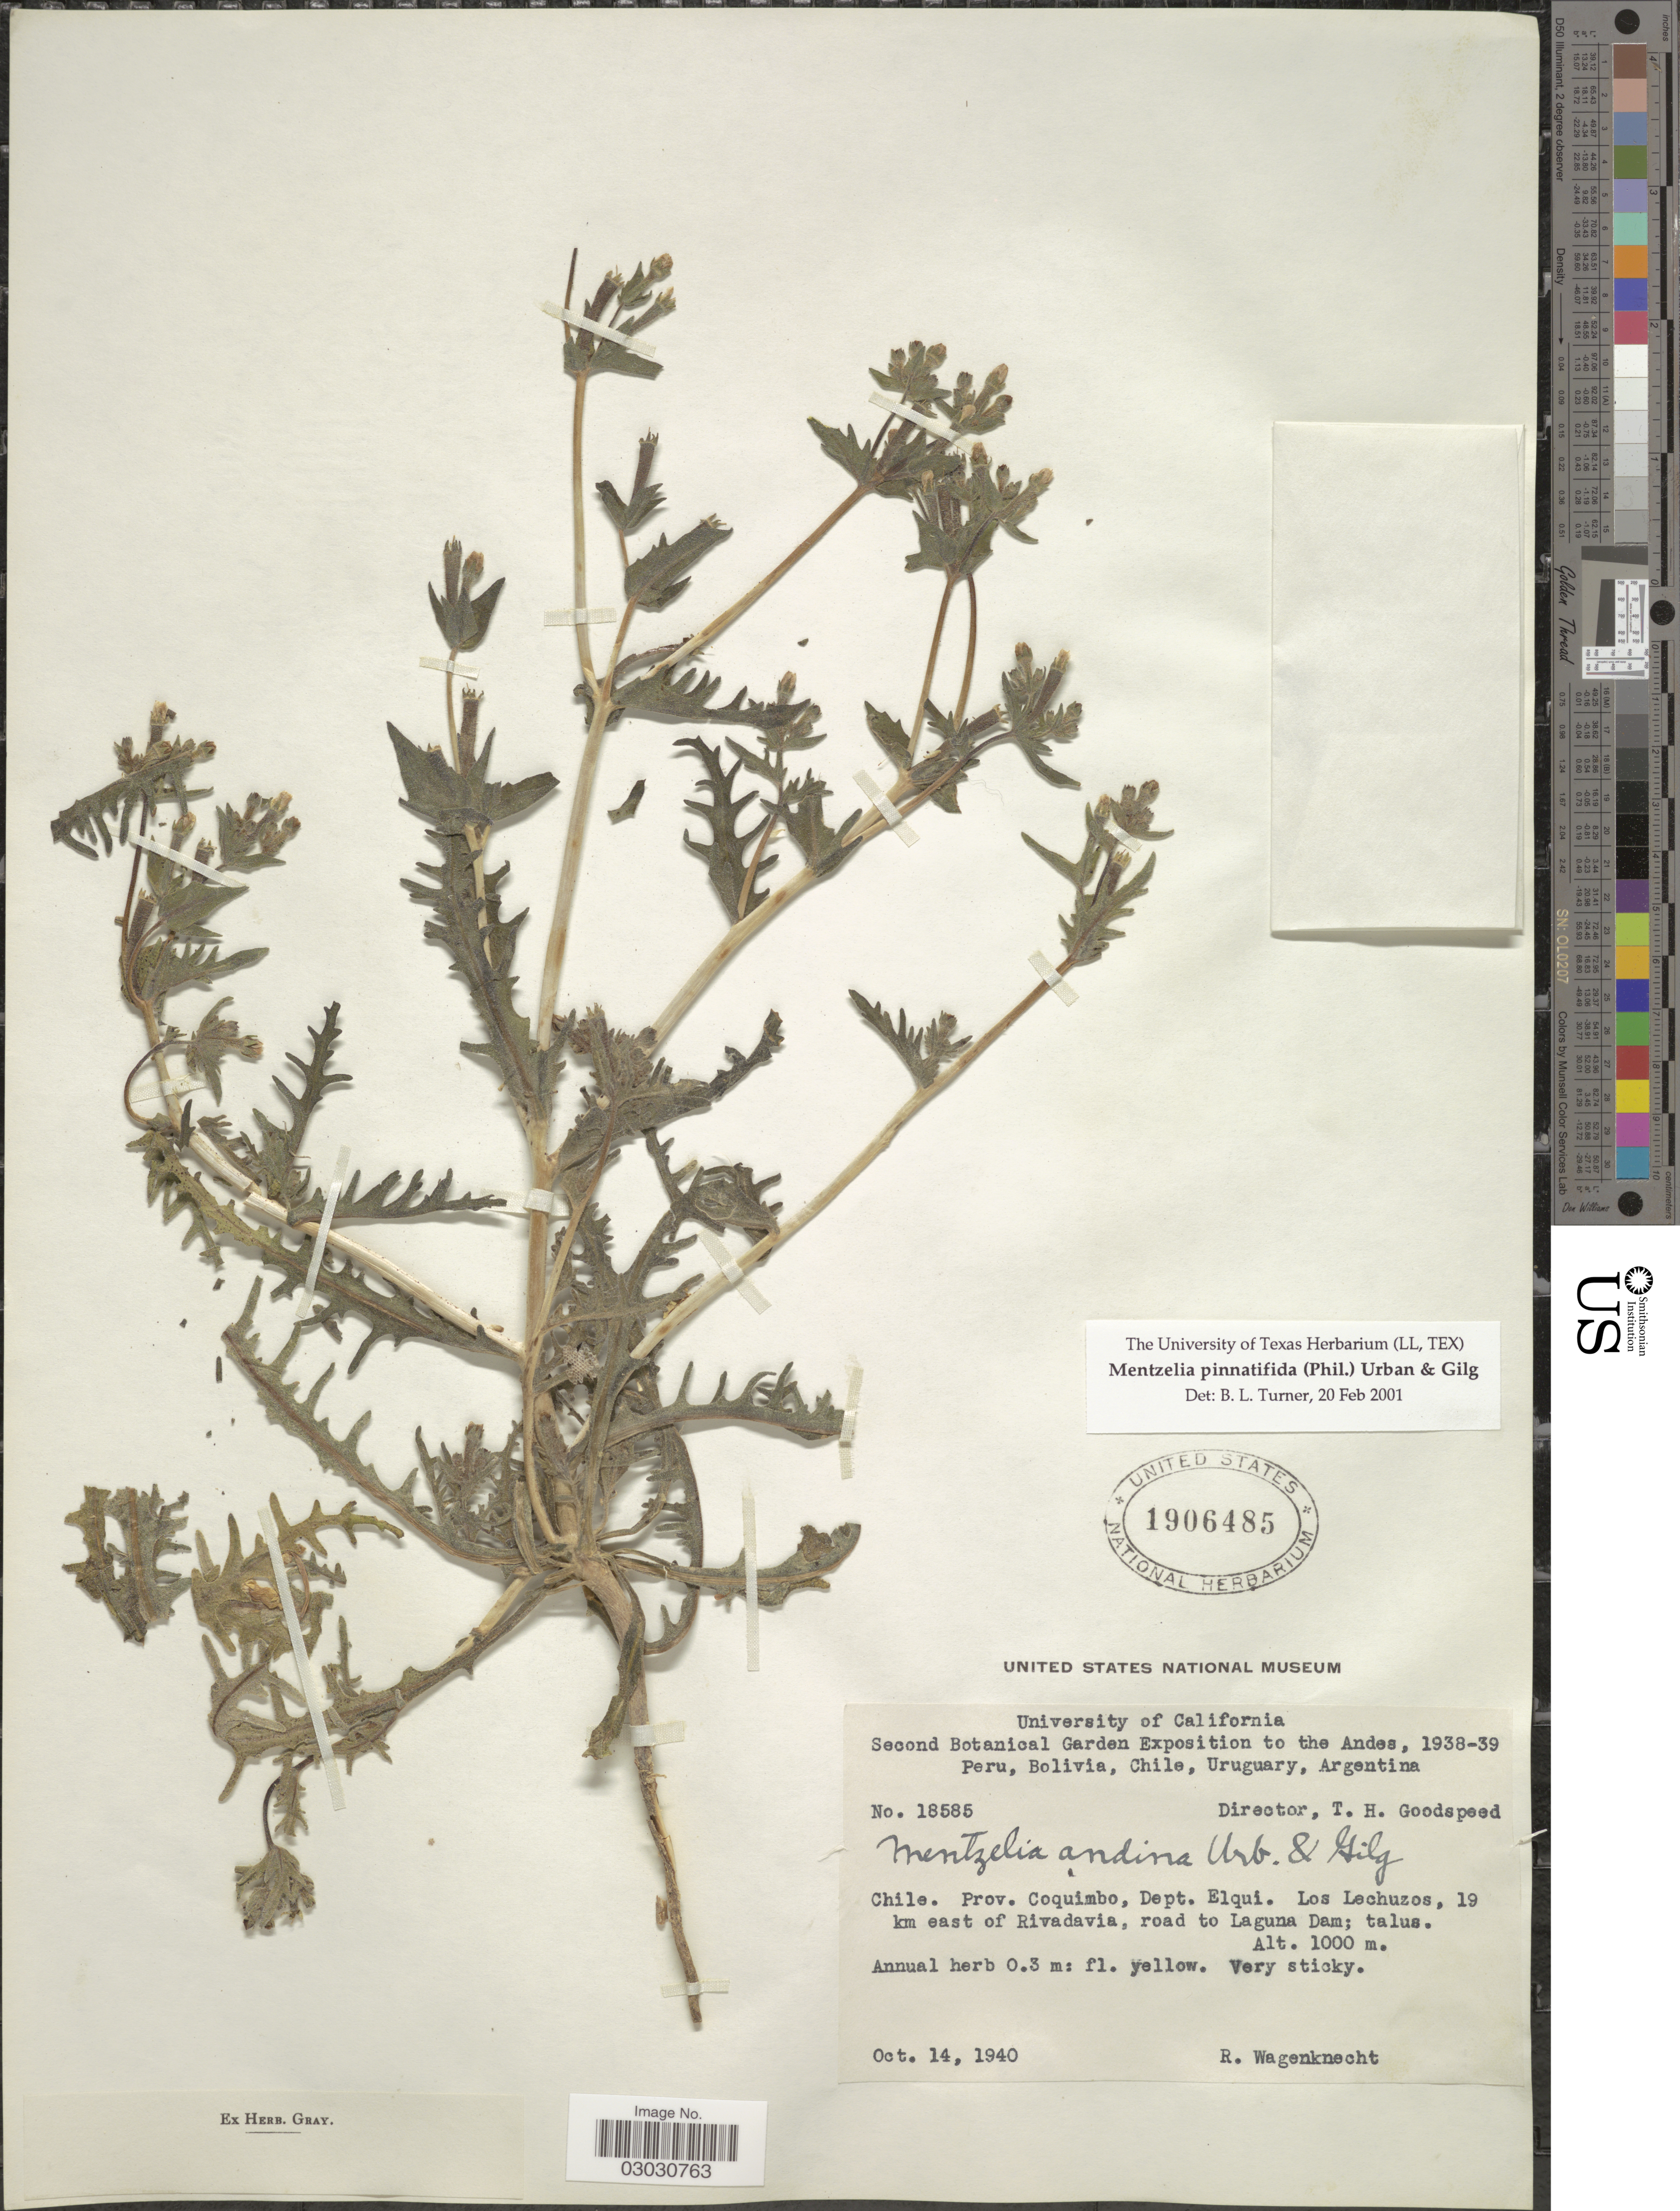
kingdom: Plantae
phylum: Tracheophyta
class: Magnoliopsida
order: Cornales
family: Loasaceae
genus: Mentzelia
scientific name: Mentzelia pinnatifida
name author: Urb. & Gilg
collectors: R. Wagenknecht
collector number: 18585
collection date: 1940-10-14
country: Chile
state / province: Coquimbo (IV)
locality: Andes. Prov. Coquimbo, Dept. Elqui. Los Lechuzos, 19 km east of Rivadavia, road to Laguna Dam.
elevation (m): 1000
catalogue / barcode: US 1906485